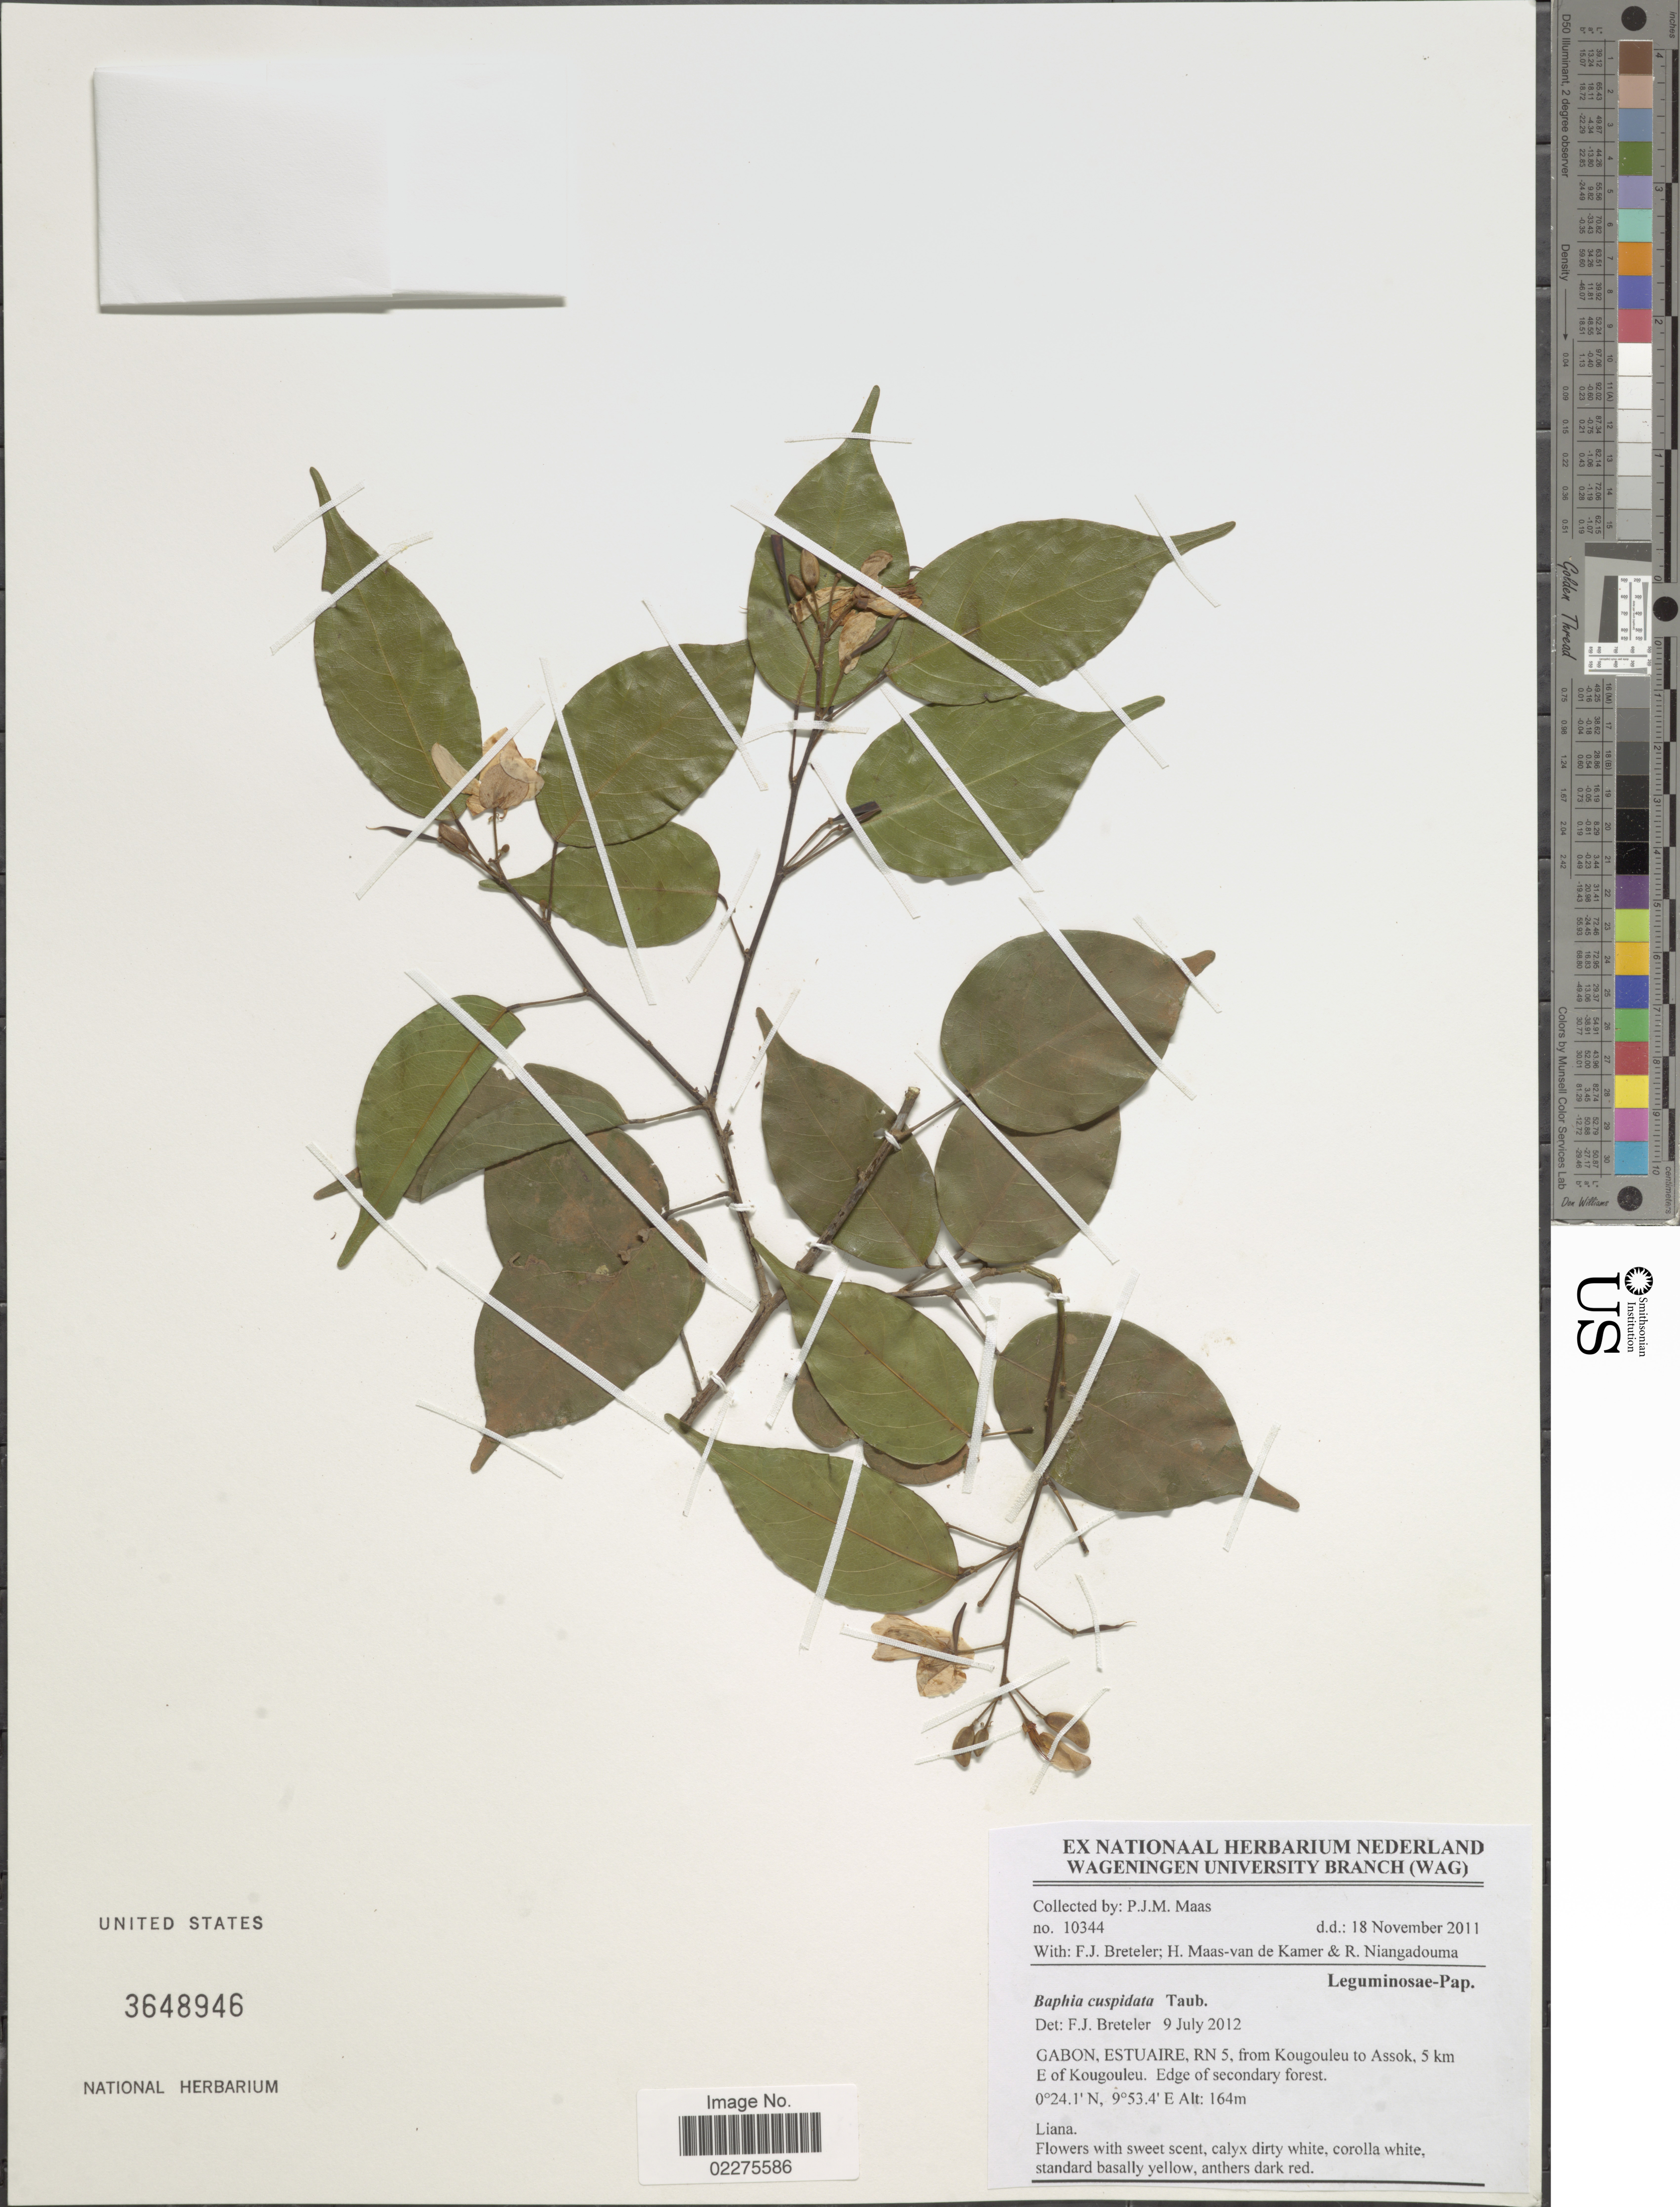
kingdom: Plantae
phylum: Tracheophyta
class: Magnoliopsida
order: Fabales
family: Fabaceae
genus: Baphia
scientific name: Baphia cuspidata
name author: Taub.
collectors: P. Maas, F. J. Breteler, H. Maas van de Kamer & R. Niangadouma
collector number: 10344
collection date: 2011-11-18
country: Gabon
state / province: Estuaire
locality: RN 5, from Kougouleu to Assok, 5 km E of Kougouleu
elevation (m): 164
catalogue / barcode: US 3648946